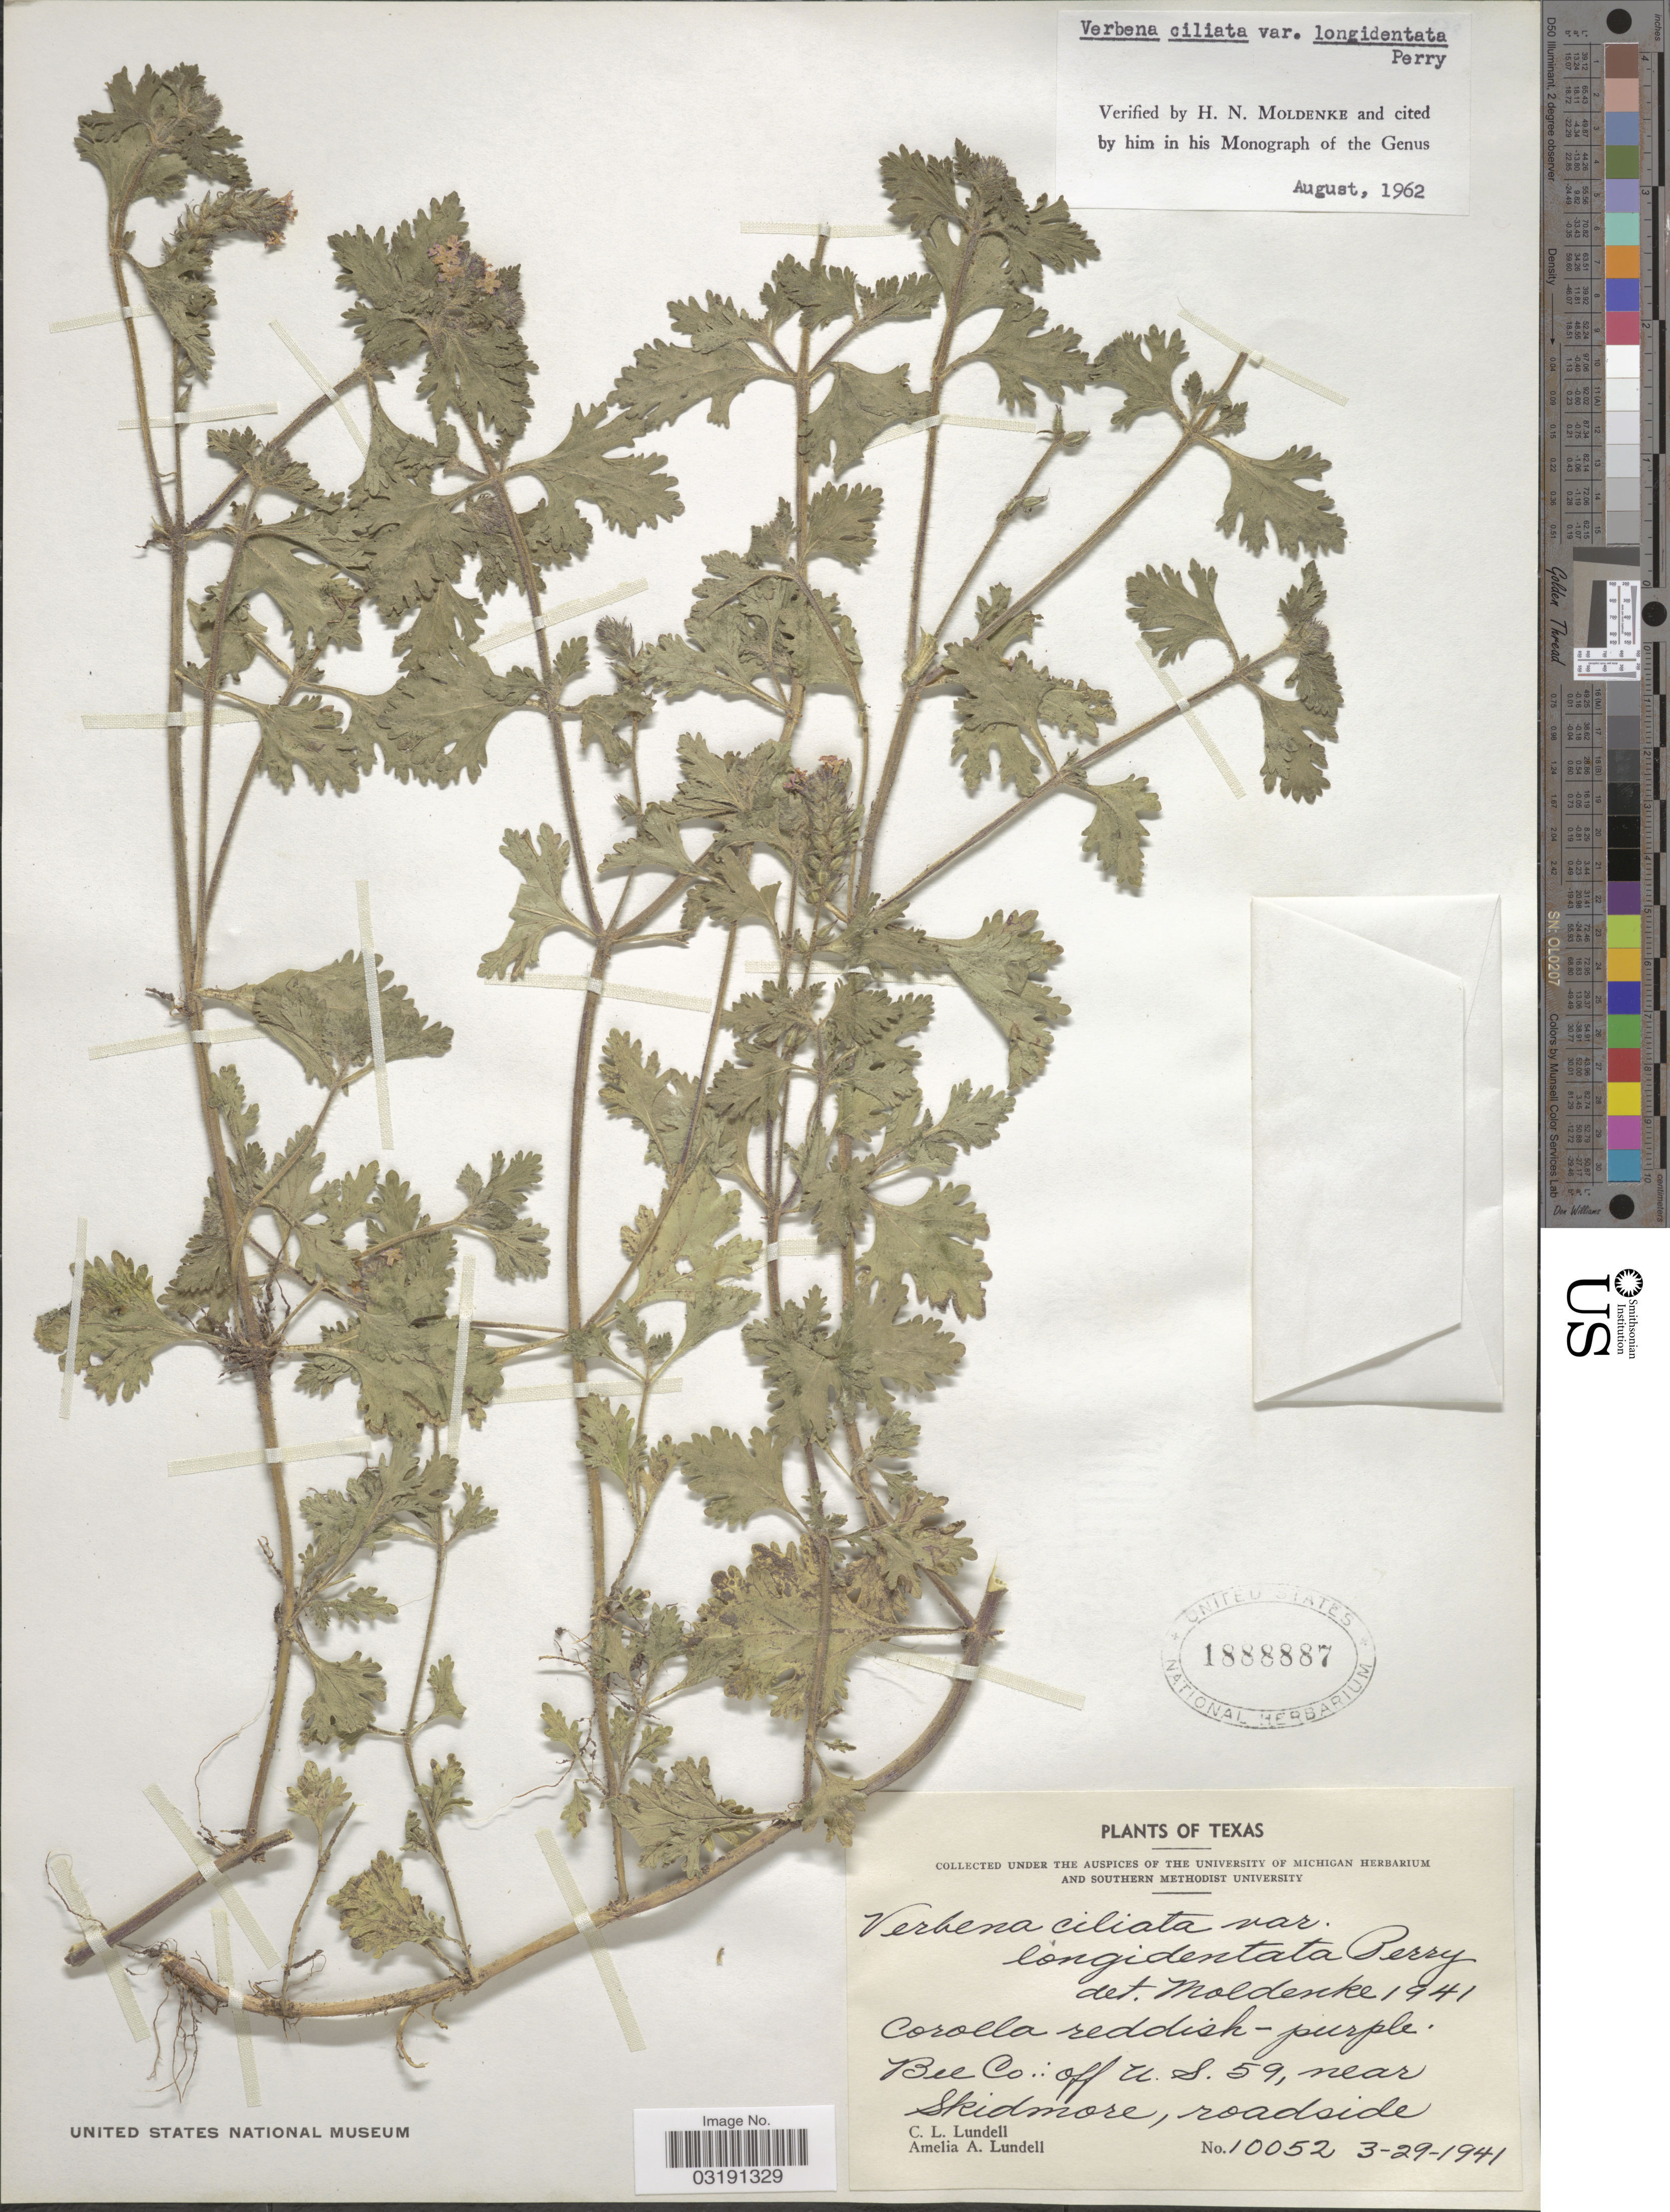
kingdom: Plantae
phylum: Tracheophyta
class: Magnoliopsida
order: Lamiales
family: Verbenaceae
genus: Verbena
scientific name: Verbena ciliata var. longidentata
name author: L.M. Perry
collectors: C. L. Lundell & A. A. Lundell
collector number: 10052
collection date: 1941-03-29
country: United States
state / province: Texas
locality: Bee Co.: off U.S. 59, near Skidmore, roadside.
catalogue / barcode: US 1888887